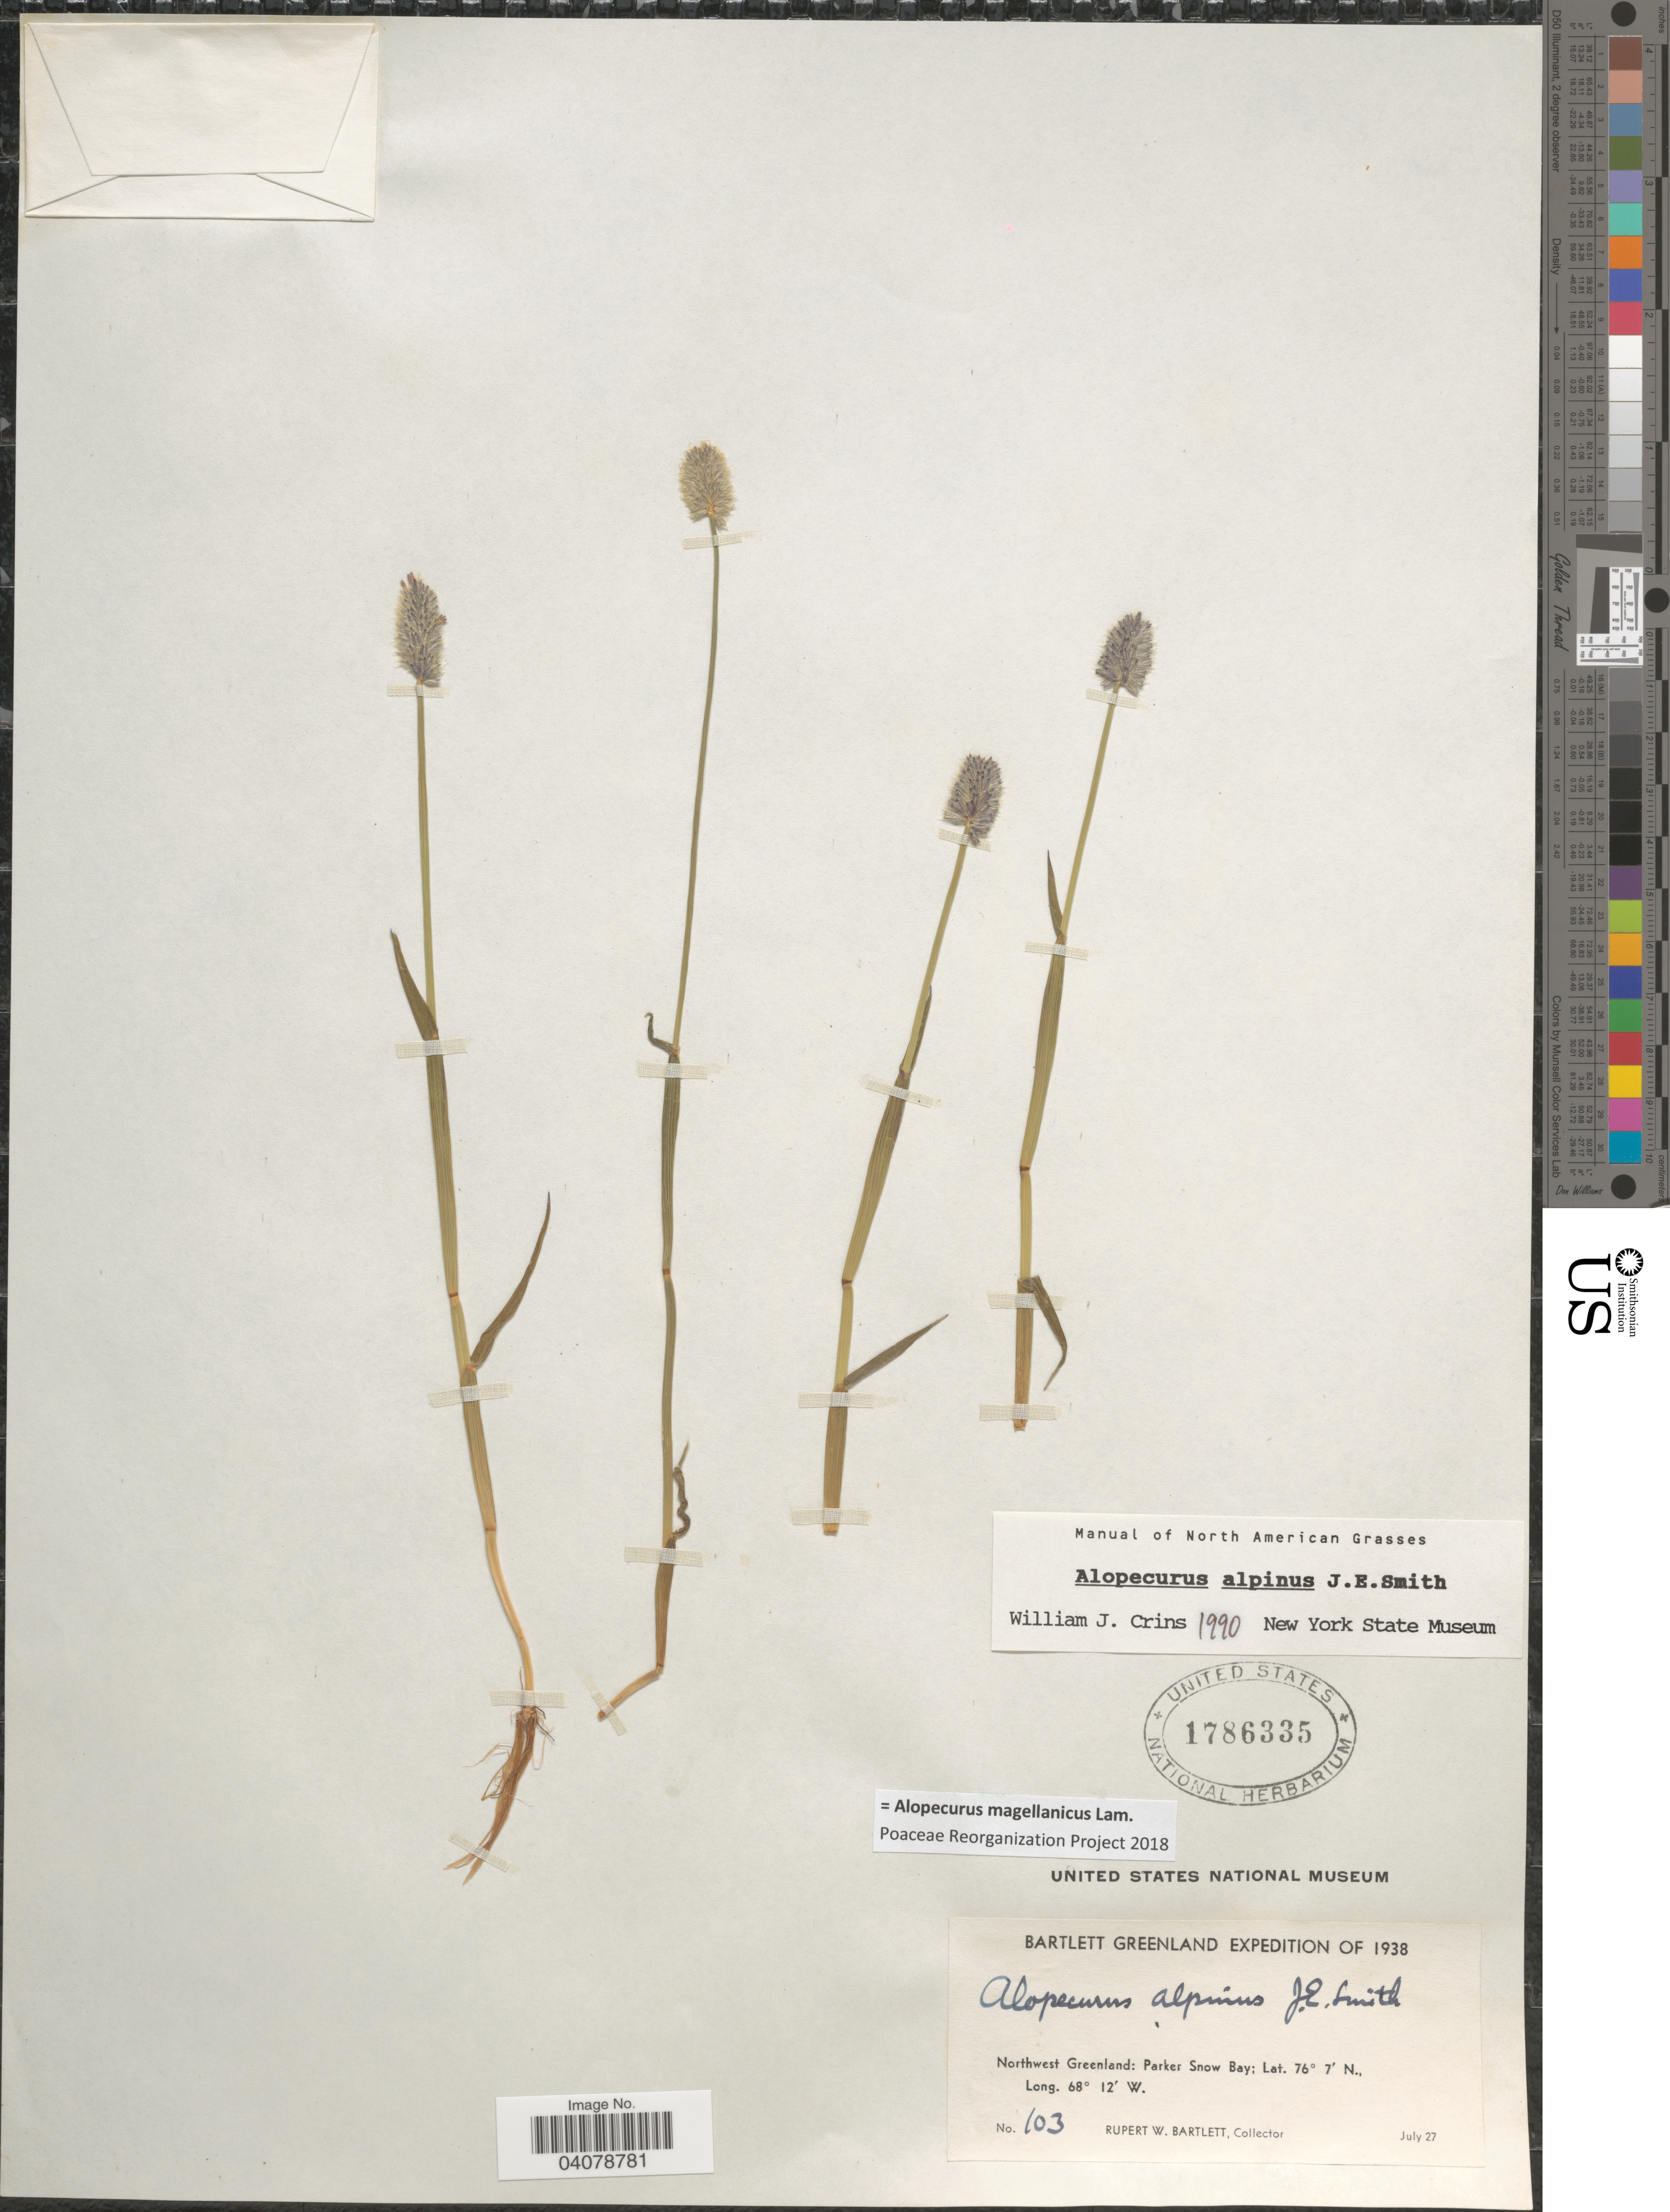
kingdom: Plantae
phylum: Tracheophyta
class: Liliopsida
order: Poales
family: Poaceae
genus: Alopecurus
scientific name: Alopecurus magellanicus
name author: Lam.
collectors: R. W. Bartlett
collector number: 103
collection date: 1938-07-27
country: Greenland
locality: Bartlett Greenland Expedition of 1938. Northwest Greenland: Parker Snow Bay.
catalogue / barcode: US 1786335